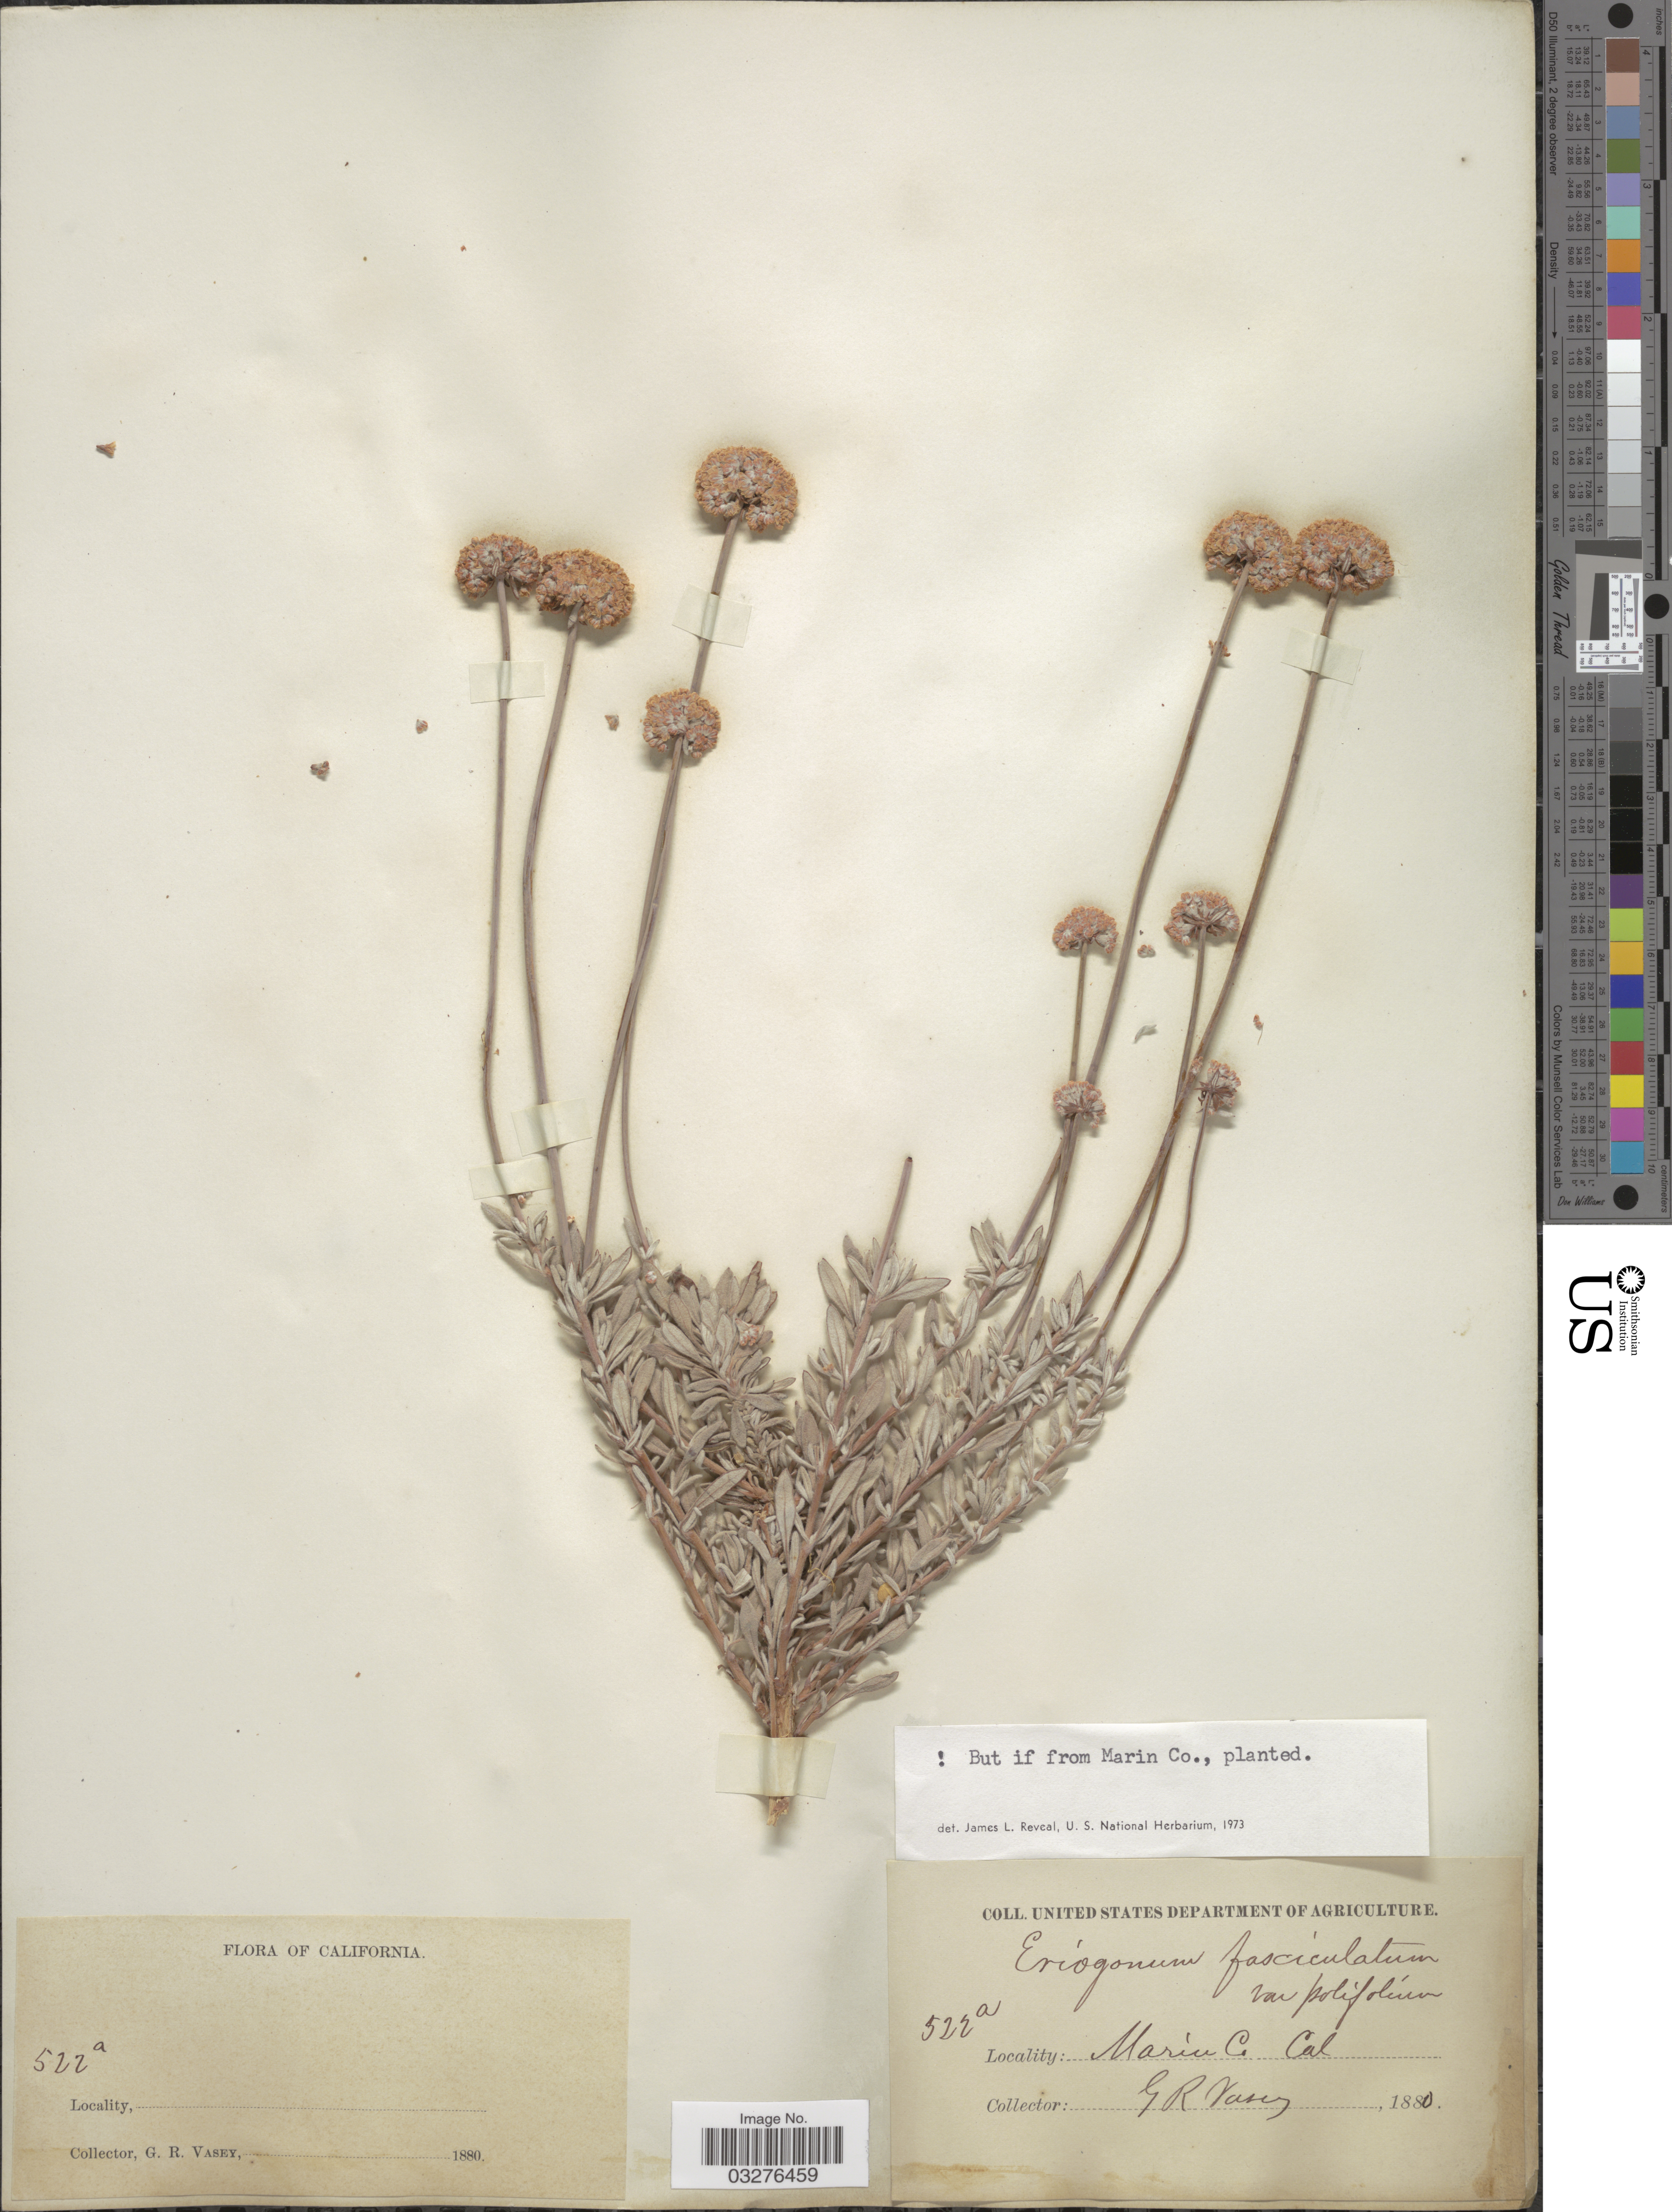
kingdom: Plantae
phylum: Tracheophyta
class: Magnoliopsida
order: Caryophyllales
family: Polygonaceae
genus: Eriogonum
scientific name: Eriogonum fasciculatum var. polifolium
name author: (Benth.) Torr. & A. Gray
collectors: G. R. Vasey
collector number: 522a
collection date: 1880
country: United States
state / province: California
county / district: Marin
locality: Marin Co.